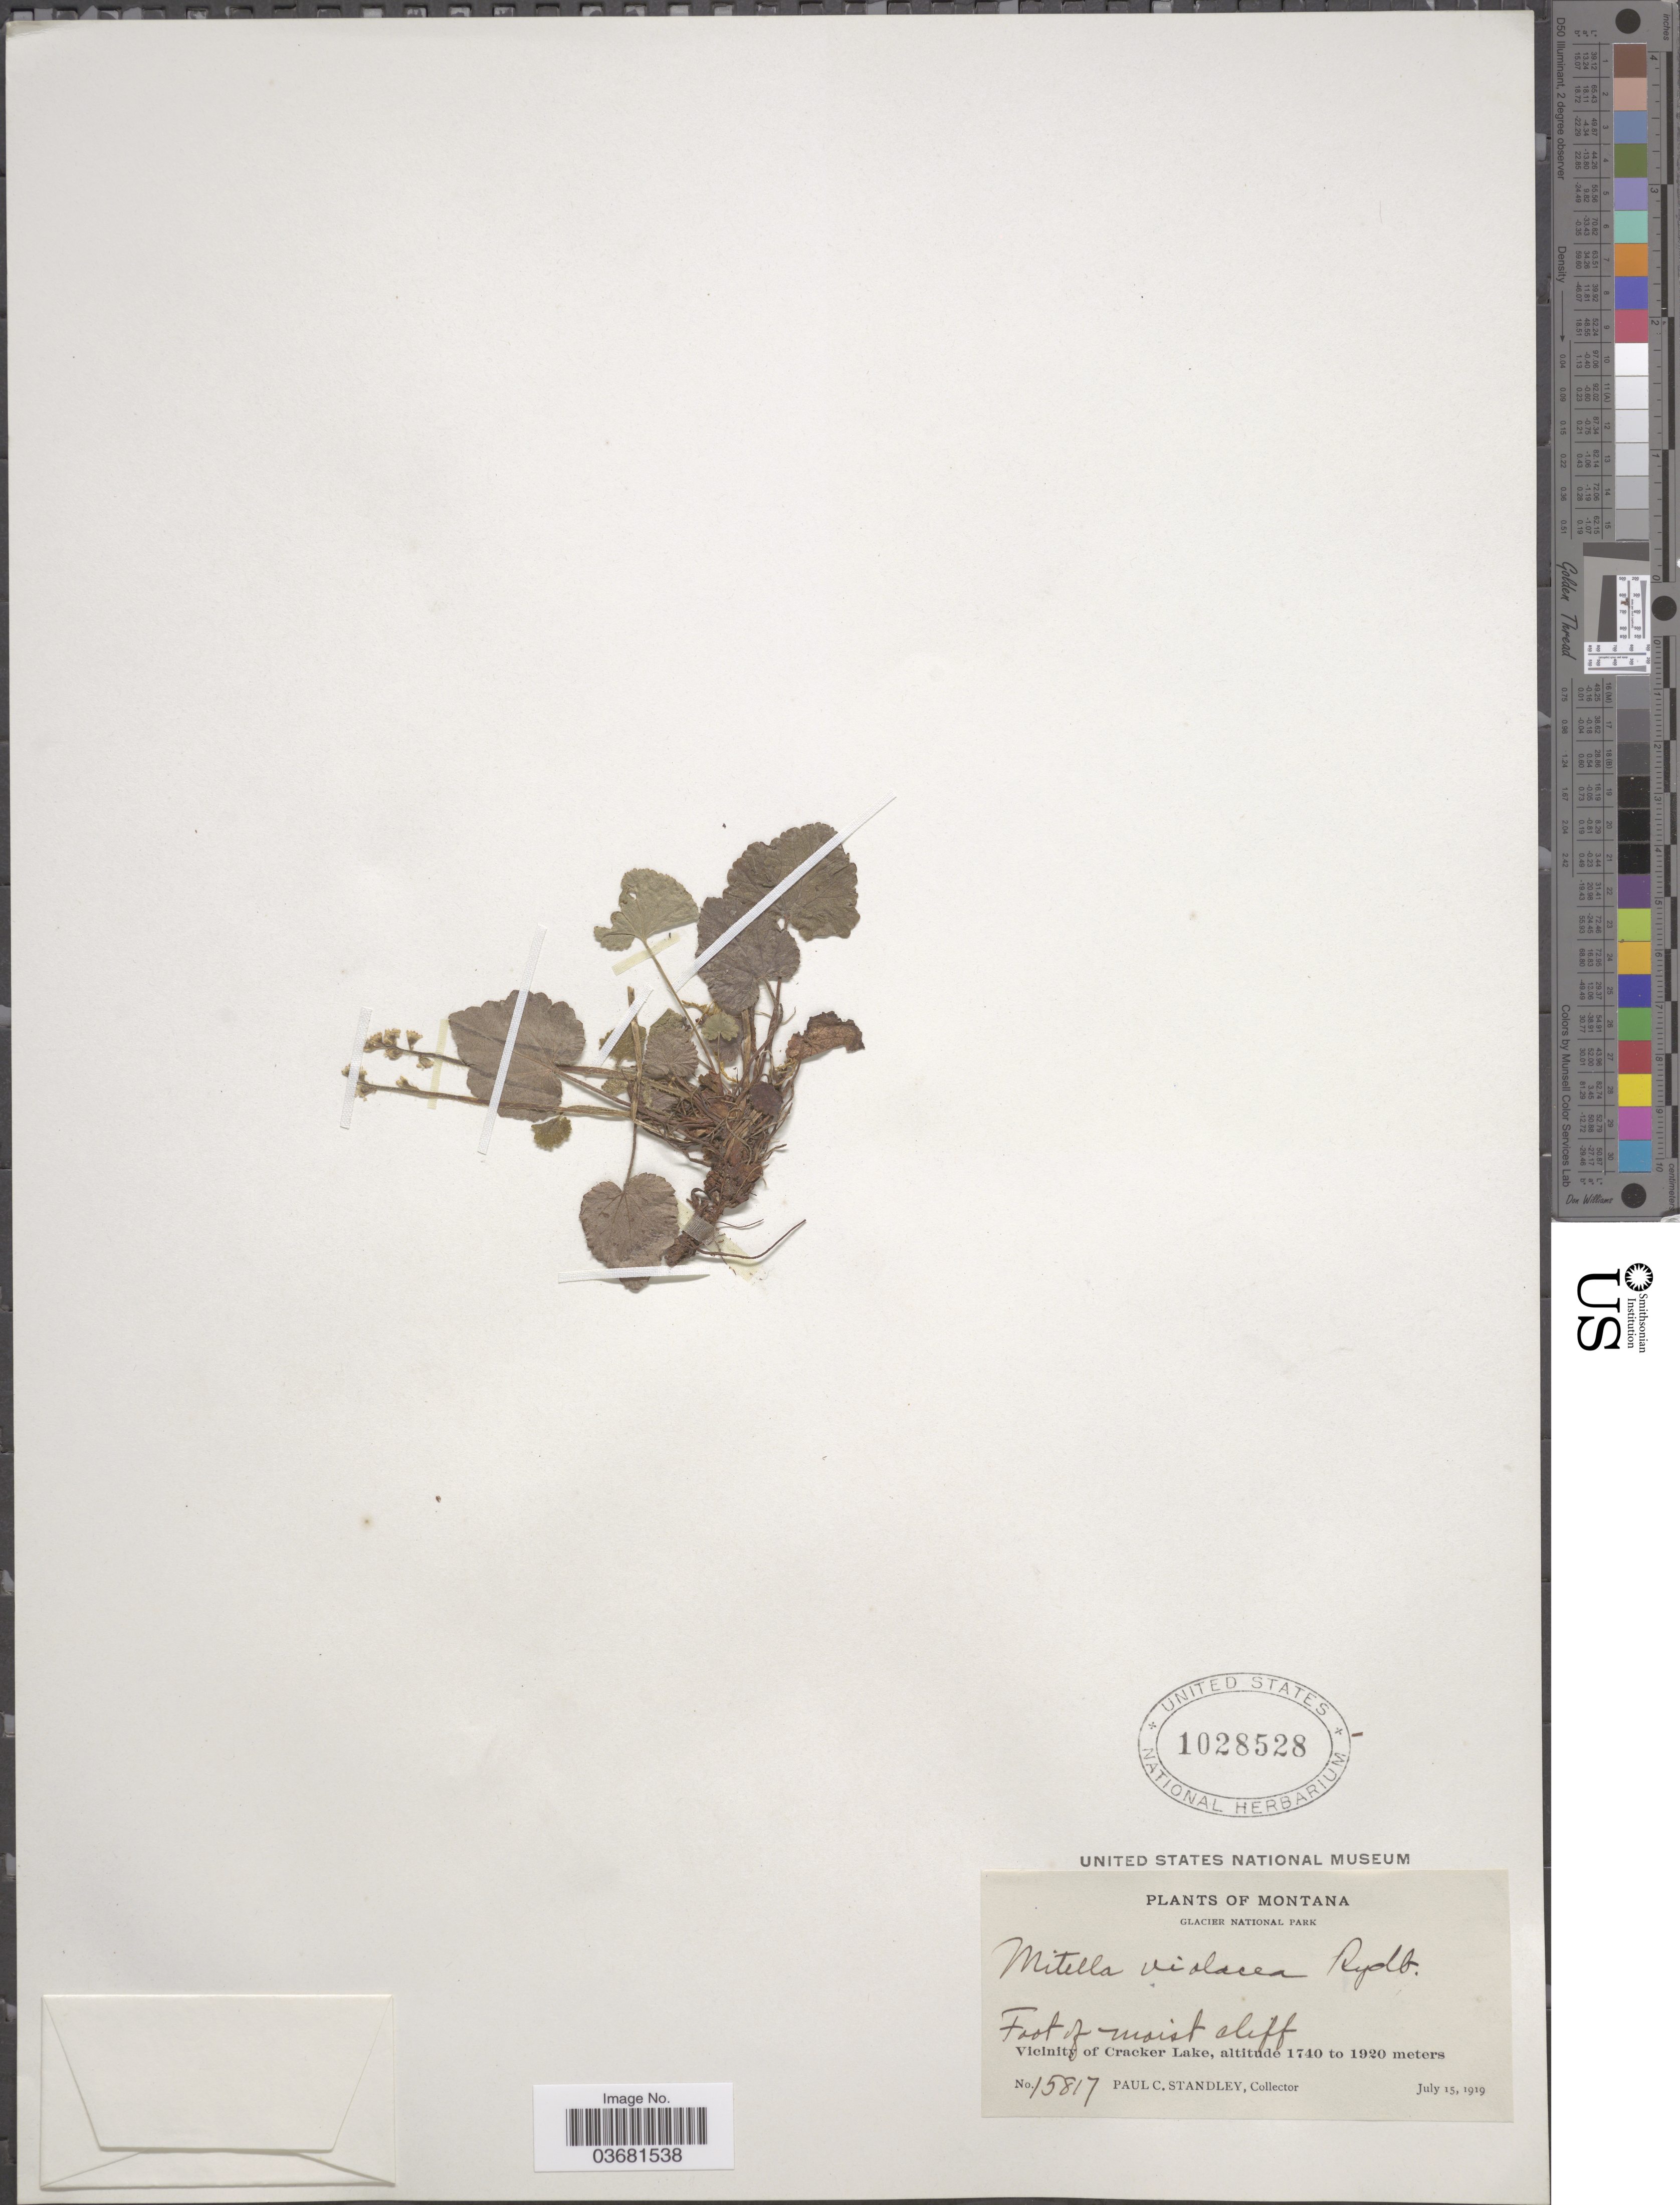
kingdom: Plantae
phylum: Tracheophyta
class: Magnoliopsida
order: Saxifragales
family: Saxifragaceae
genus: Mitella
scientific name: Mitella violacea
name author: Rydb.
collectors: P. C. Standley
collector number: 15817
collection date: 1919-07-15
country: United States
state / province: Montana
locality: Glacier National Park. Foot of moist cliff. Vicinity of Cracker Lake.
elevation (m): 1740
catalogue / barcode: US 1028528